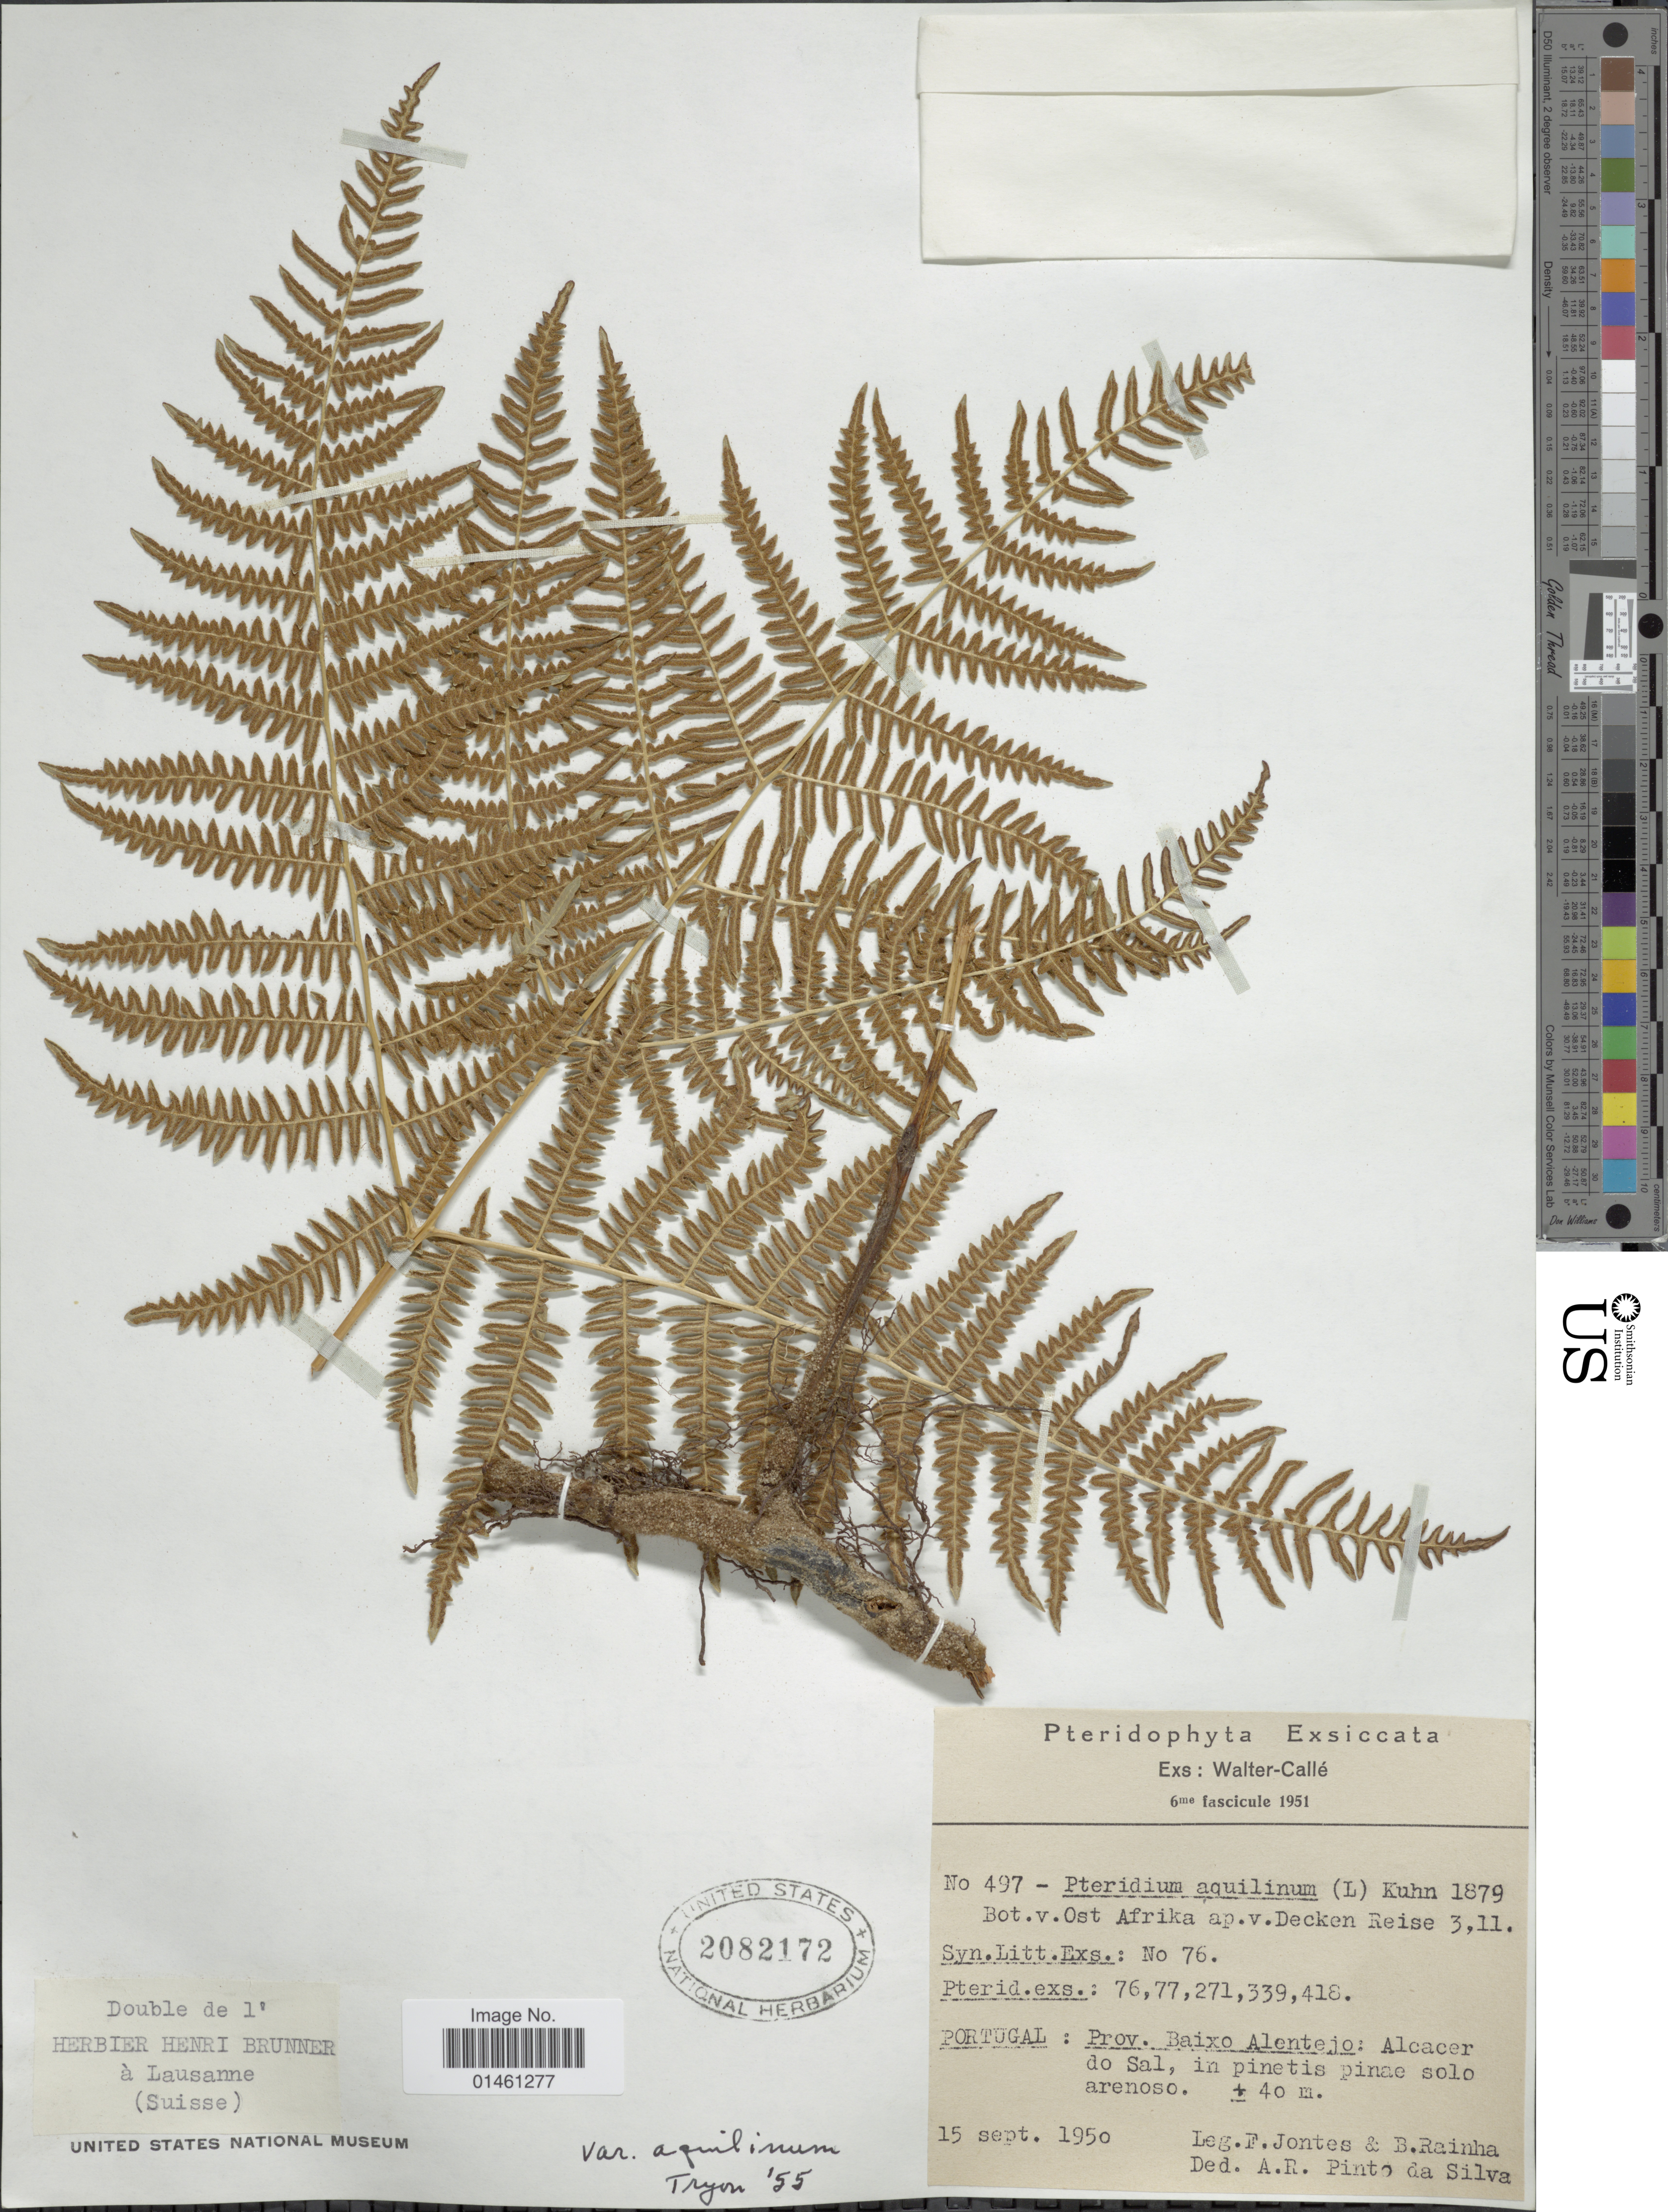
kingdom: Plantae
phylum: Tracheophyta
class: Polypodiopsida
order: Polypodiales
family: Dennstaedtiaceae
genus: Pteridium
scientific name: Pteridium aquilinum var. typicum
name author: R.M. Tryon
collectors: F. Jontes & B. Rainha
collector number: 497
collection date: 1950-09-15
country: Portugal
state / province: Setubal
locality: Portugal: Prov. Baixo Alentejo: Alcacer do Sal, in pinetis pinae solo arenoso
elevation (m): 40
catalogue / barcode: US 2082172